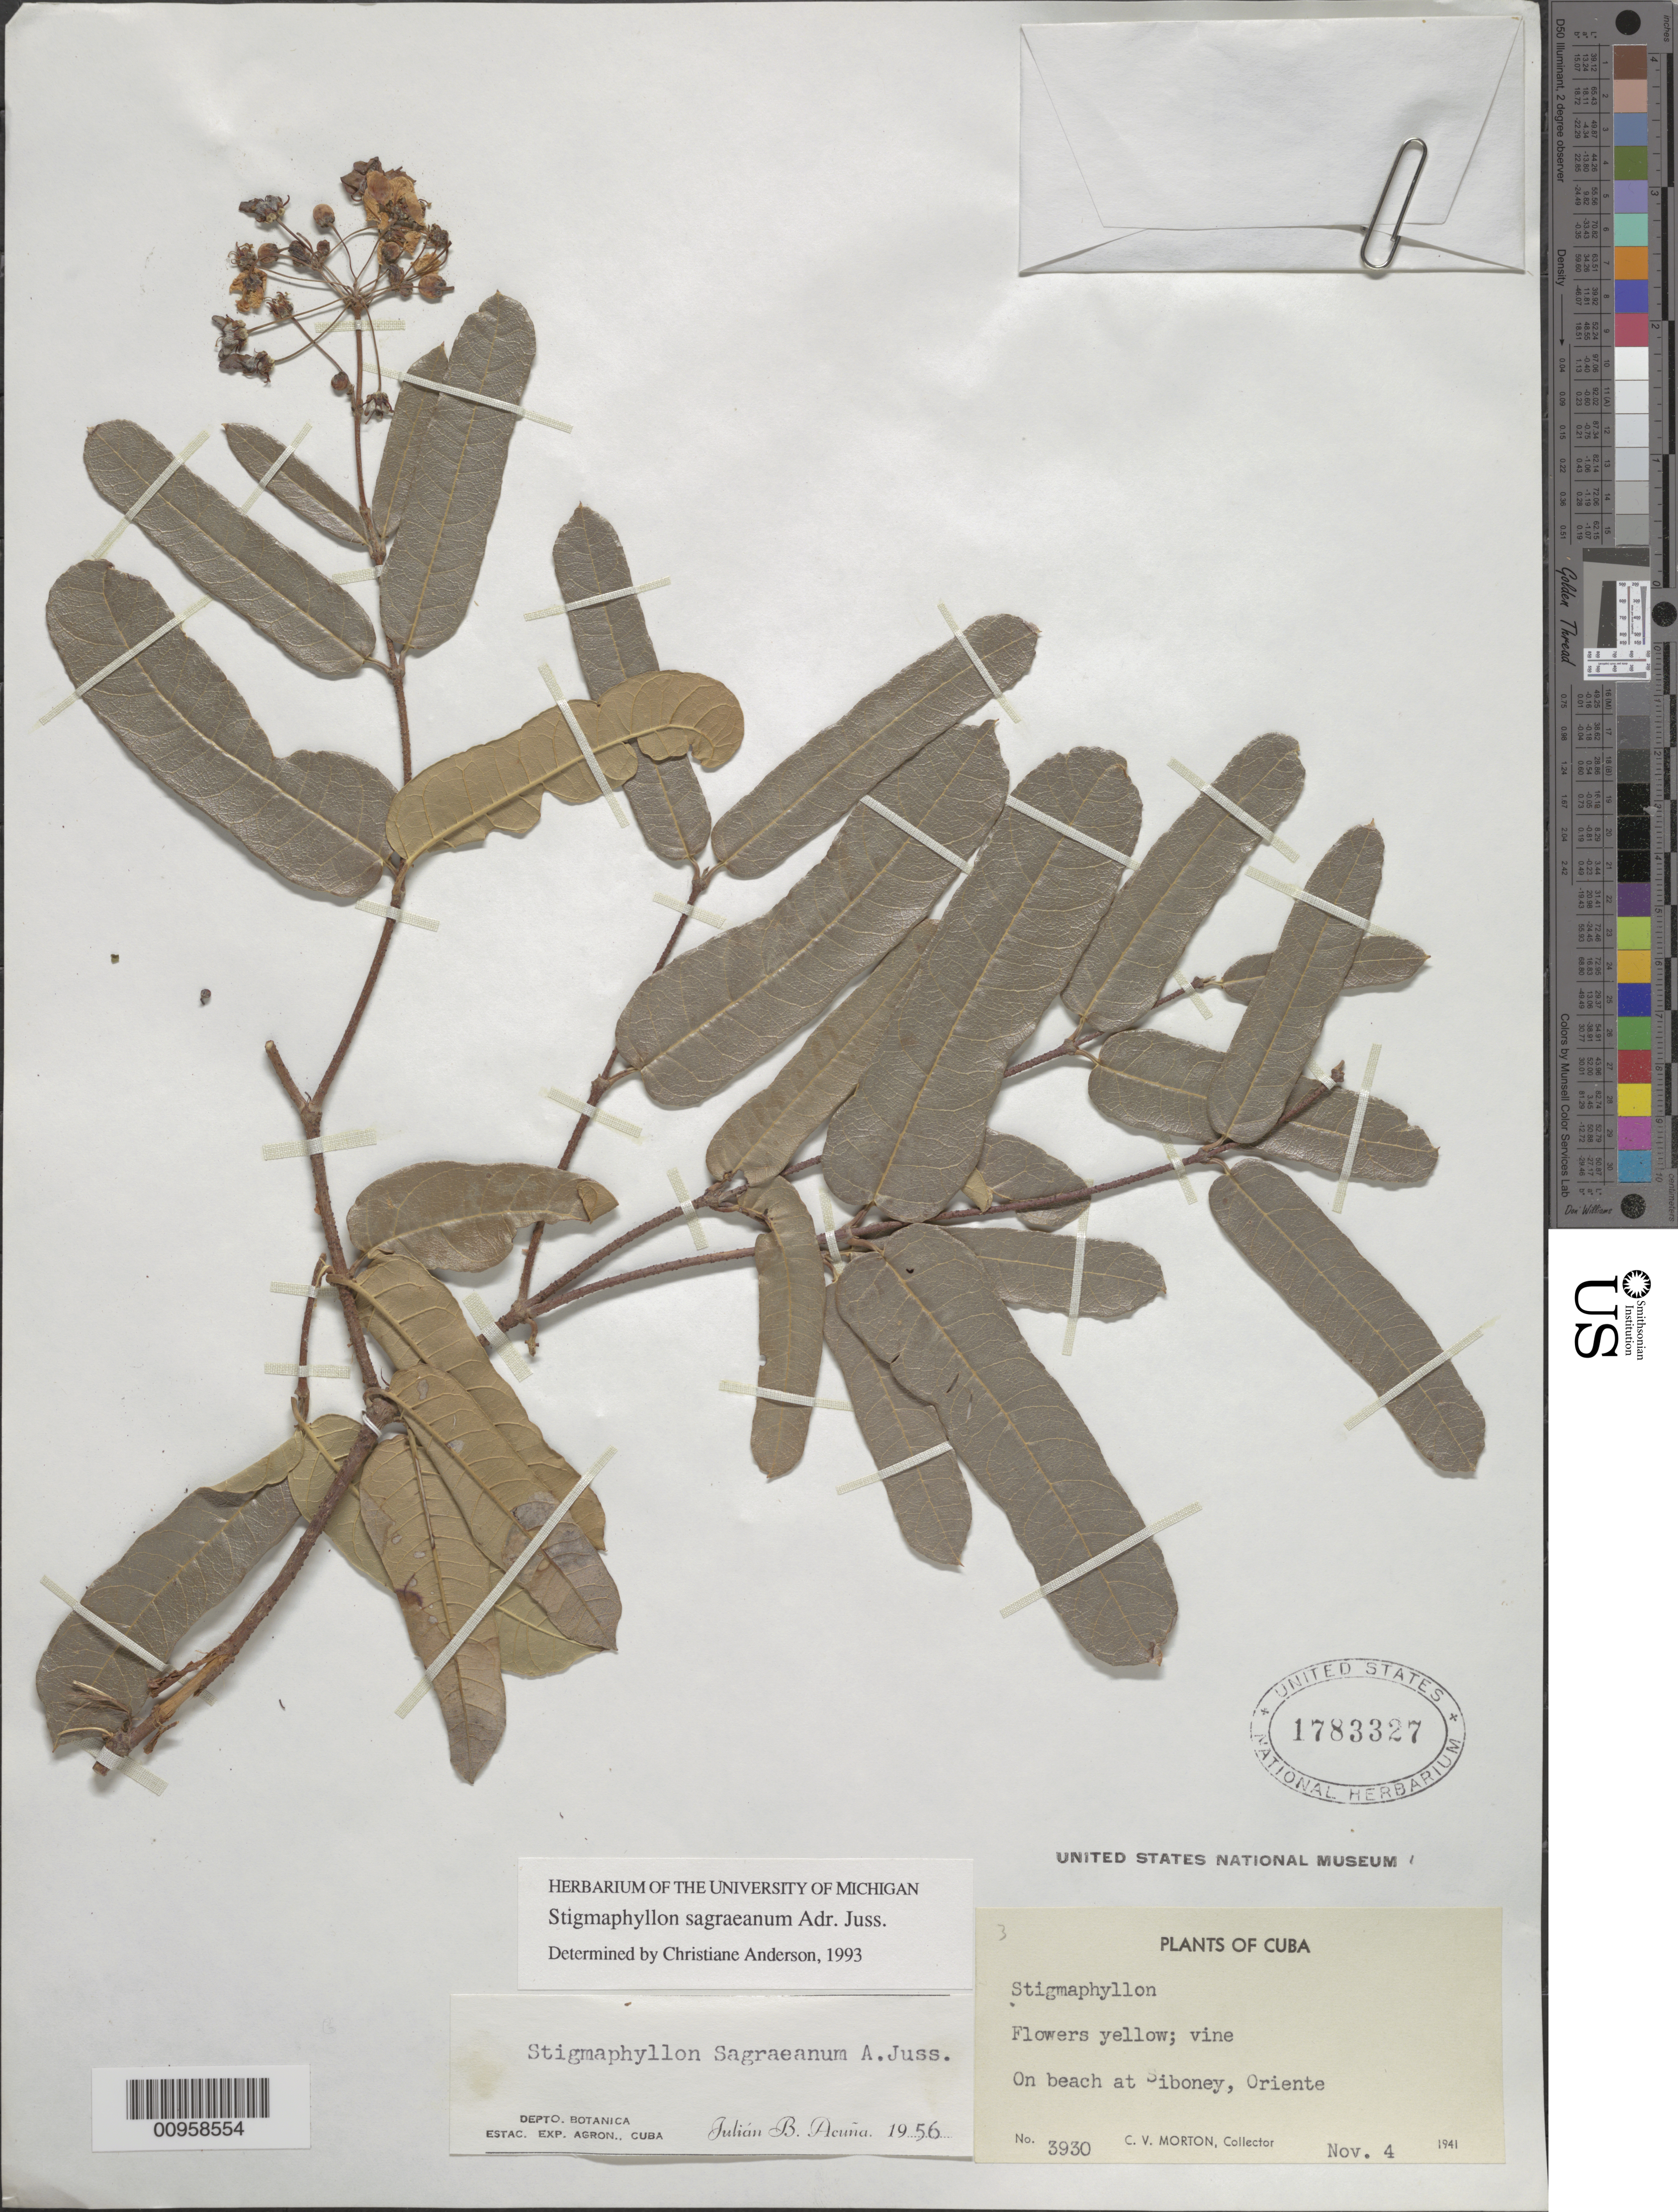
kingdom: Plantae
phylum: Tracheophyta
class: Magnoliopsida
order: Malpighiales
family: Malpighiaceae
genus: Stigmaphyllon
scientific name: Stigmaphyllon sagraeanum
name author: Juss.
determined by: Anderson, C.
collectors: C. V. Morton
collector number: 3930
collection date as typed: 04 Nov 1941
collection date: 1941-11-04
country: Cuba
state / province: Oriente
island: Cuba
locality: At Siboney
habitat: On beach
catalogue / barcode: US 1783327